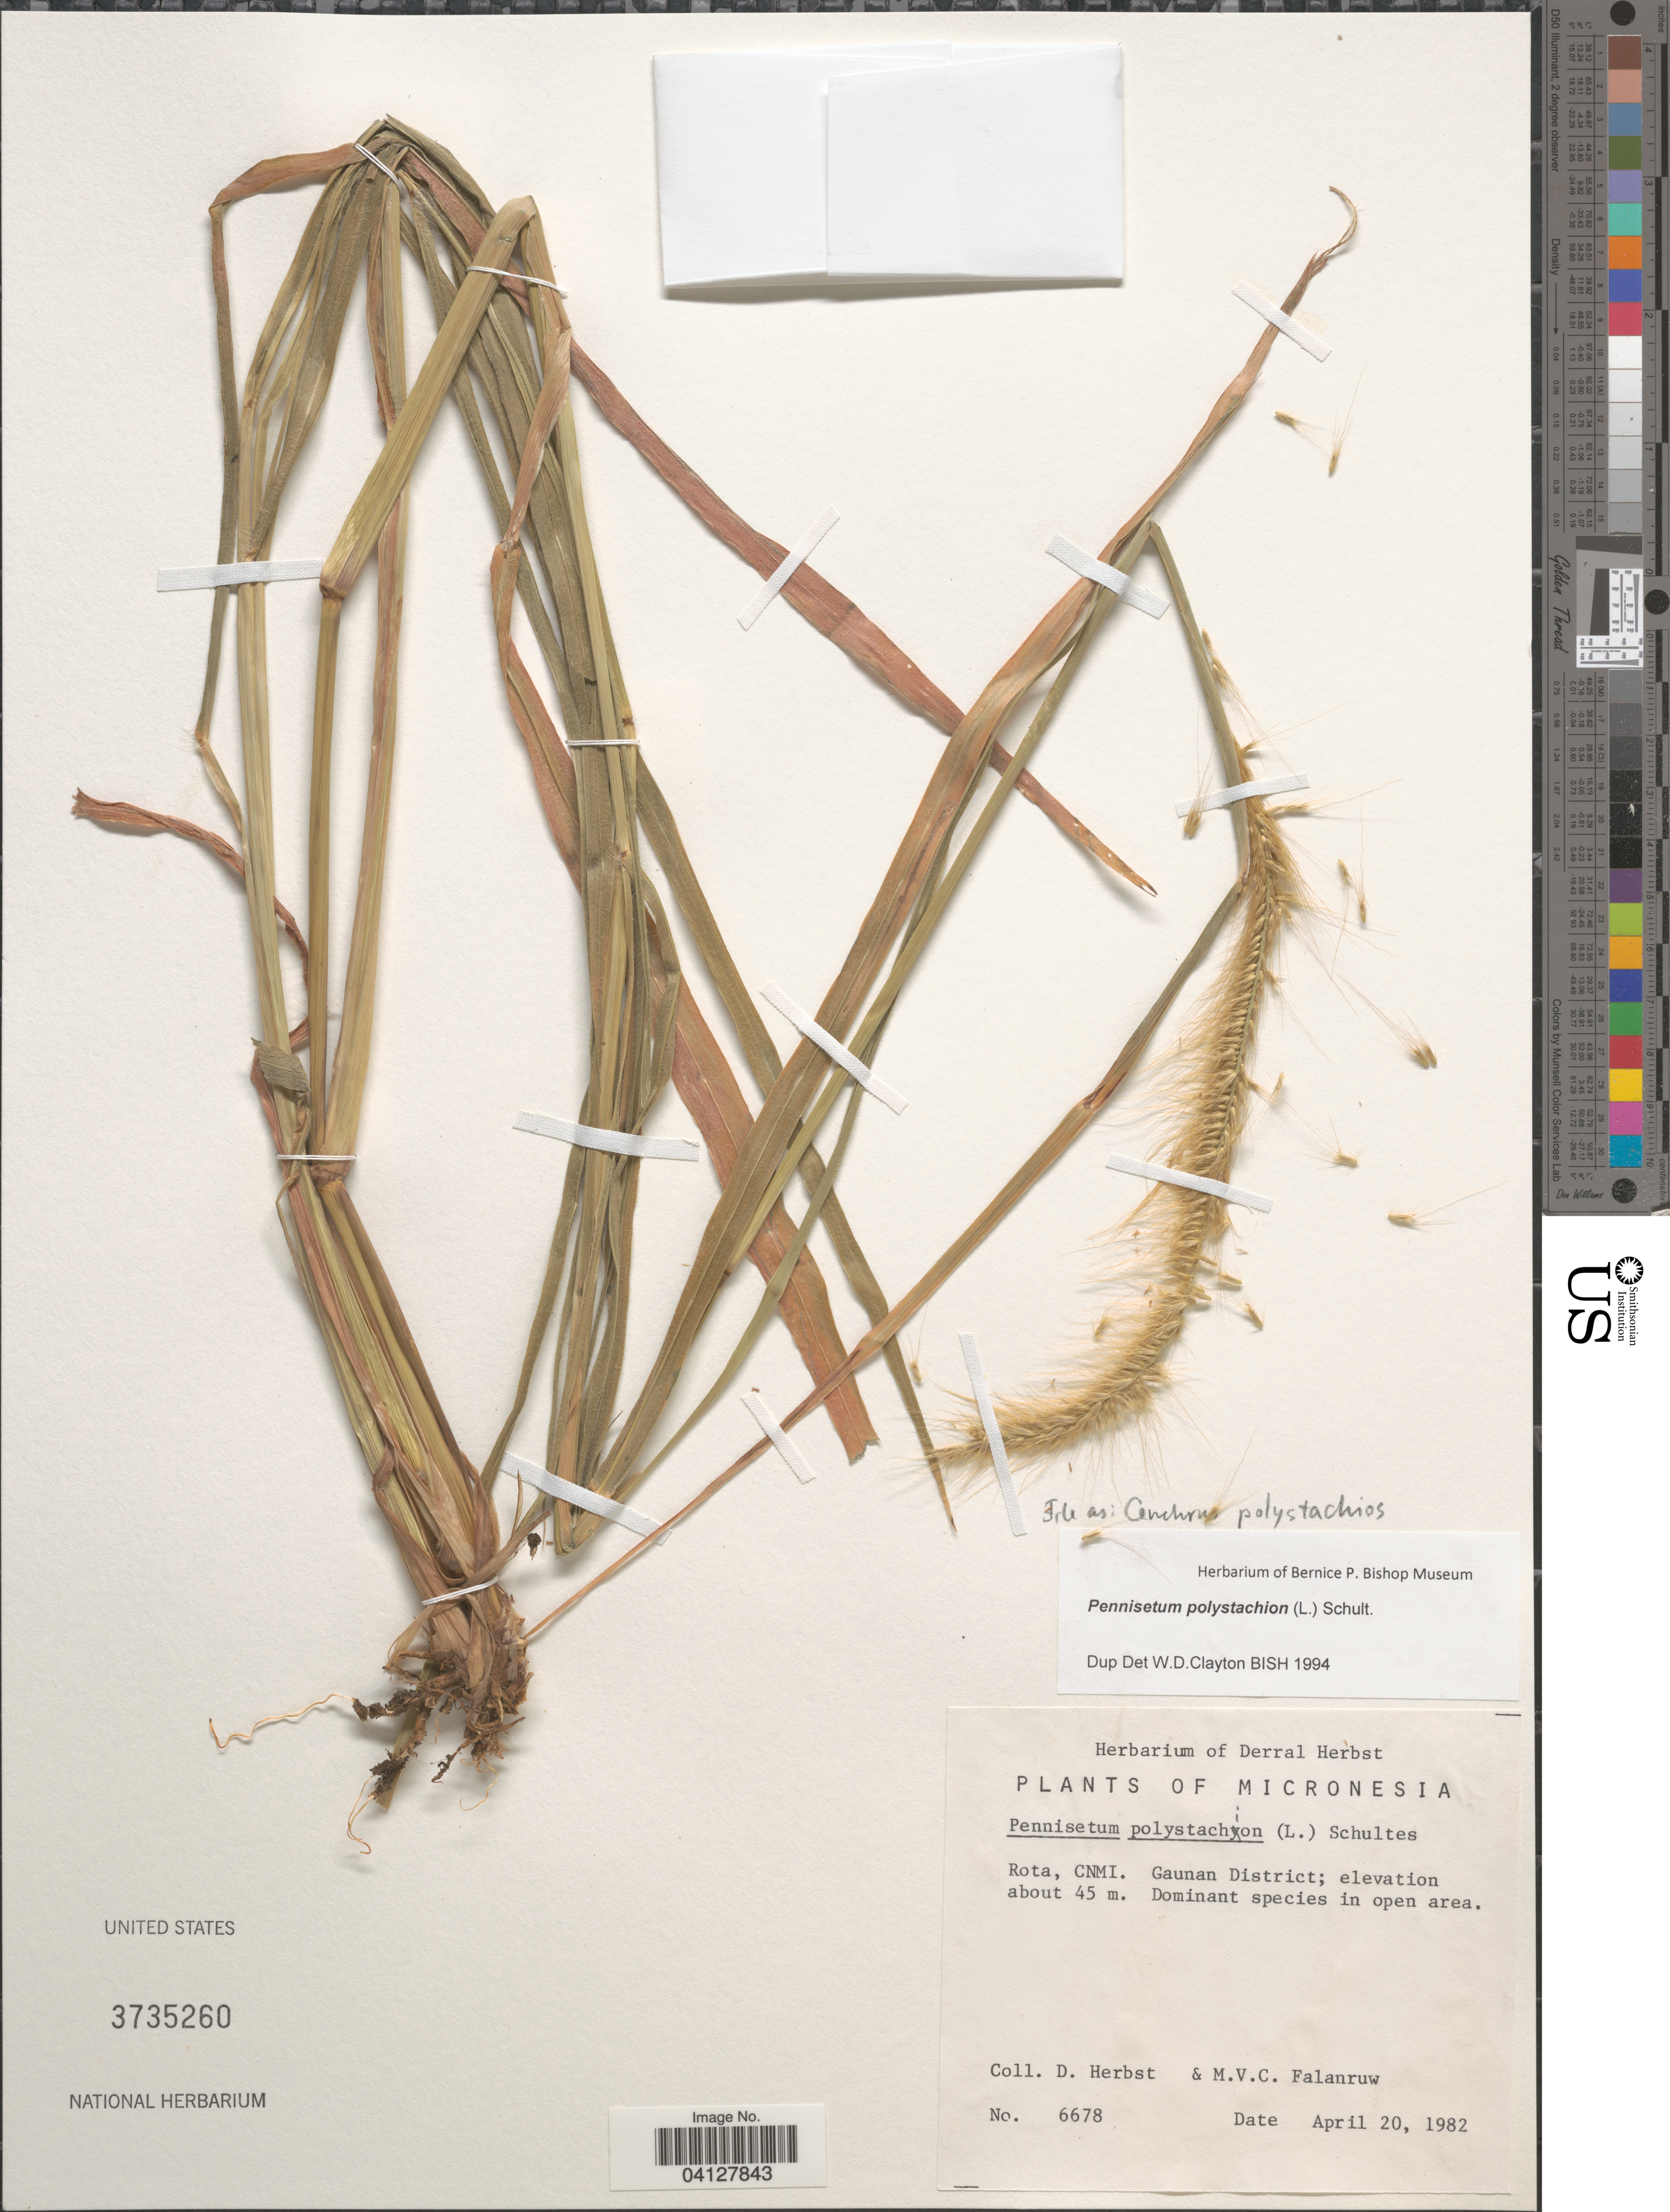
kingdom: Plantae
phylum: Tracheophyta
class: Liliopsida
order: Poales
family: Poaceae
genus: Pennisetum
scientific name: Pennisetum polystachion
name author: (L.) Schult.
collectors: D. R. Herbst & M. V. Falanruw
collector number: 6678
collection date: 1982-04-20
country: Northern Mariana Islands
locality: Micronesia. Rota, CNMI. Guanan District.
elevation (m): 45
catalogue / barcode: US 3735260